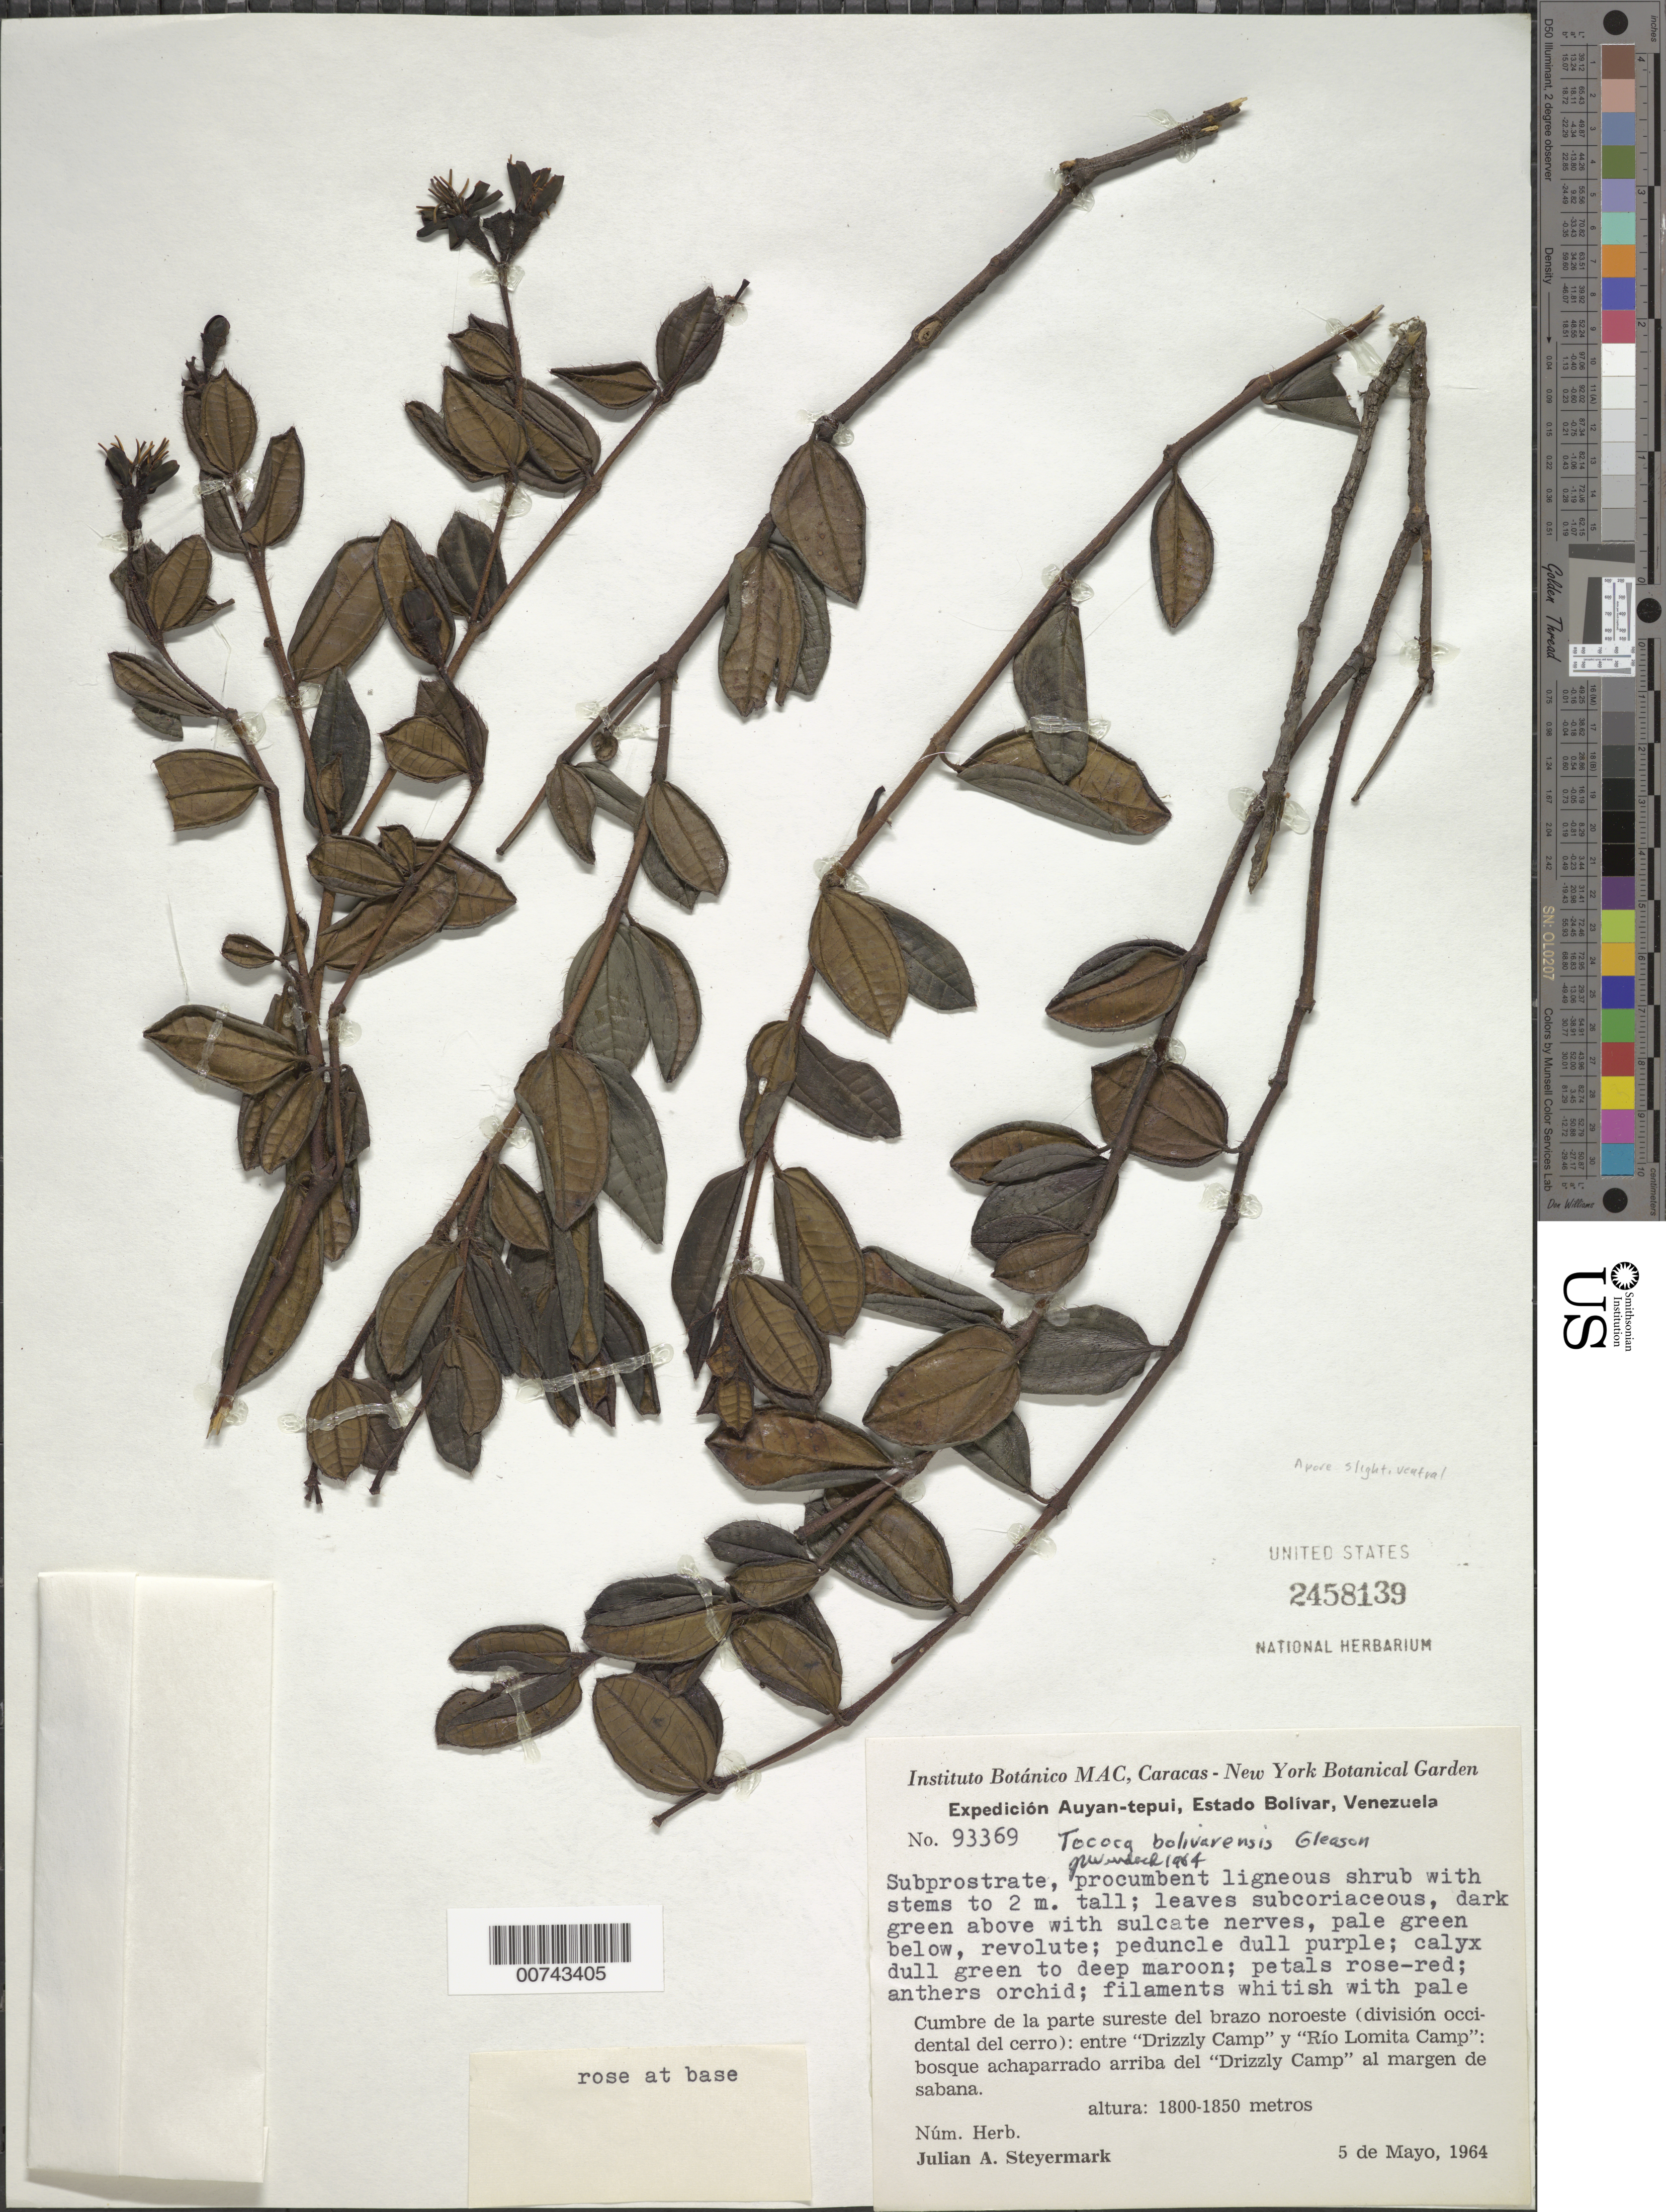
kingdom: Plantae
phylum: Tracheophyta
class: Magnoliopsida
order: Myrtales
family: Melastomataceae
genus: Tococa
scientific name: Tococa bolivarensis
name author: Gleason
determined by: Wurdack, John J., (US), US (UNITED STATES)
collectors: J. Steyermark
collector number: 93369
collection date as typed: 5-May-64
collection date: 1964-05-05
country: Venezuela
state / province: Bolívar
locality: Auyan-tepuí, cumbre de la parte sureste del brazo noroeste (division occidental del cerro): entre "Drizzly Camp" y "Río Lomita Camp"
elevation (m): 1800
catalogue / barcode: US 2458139